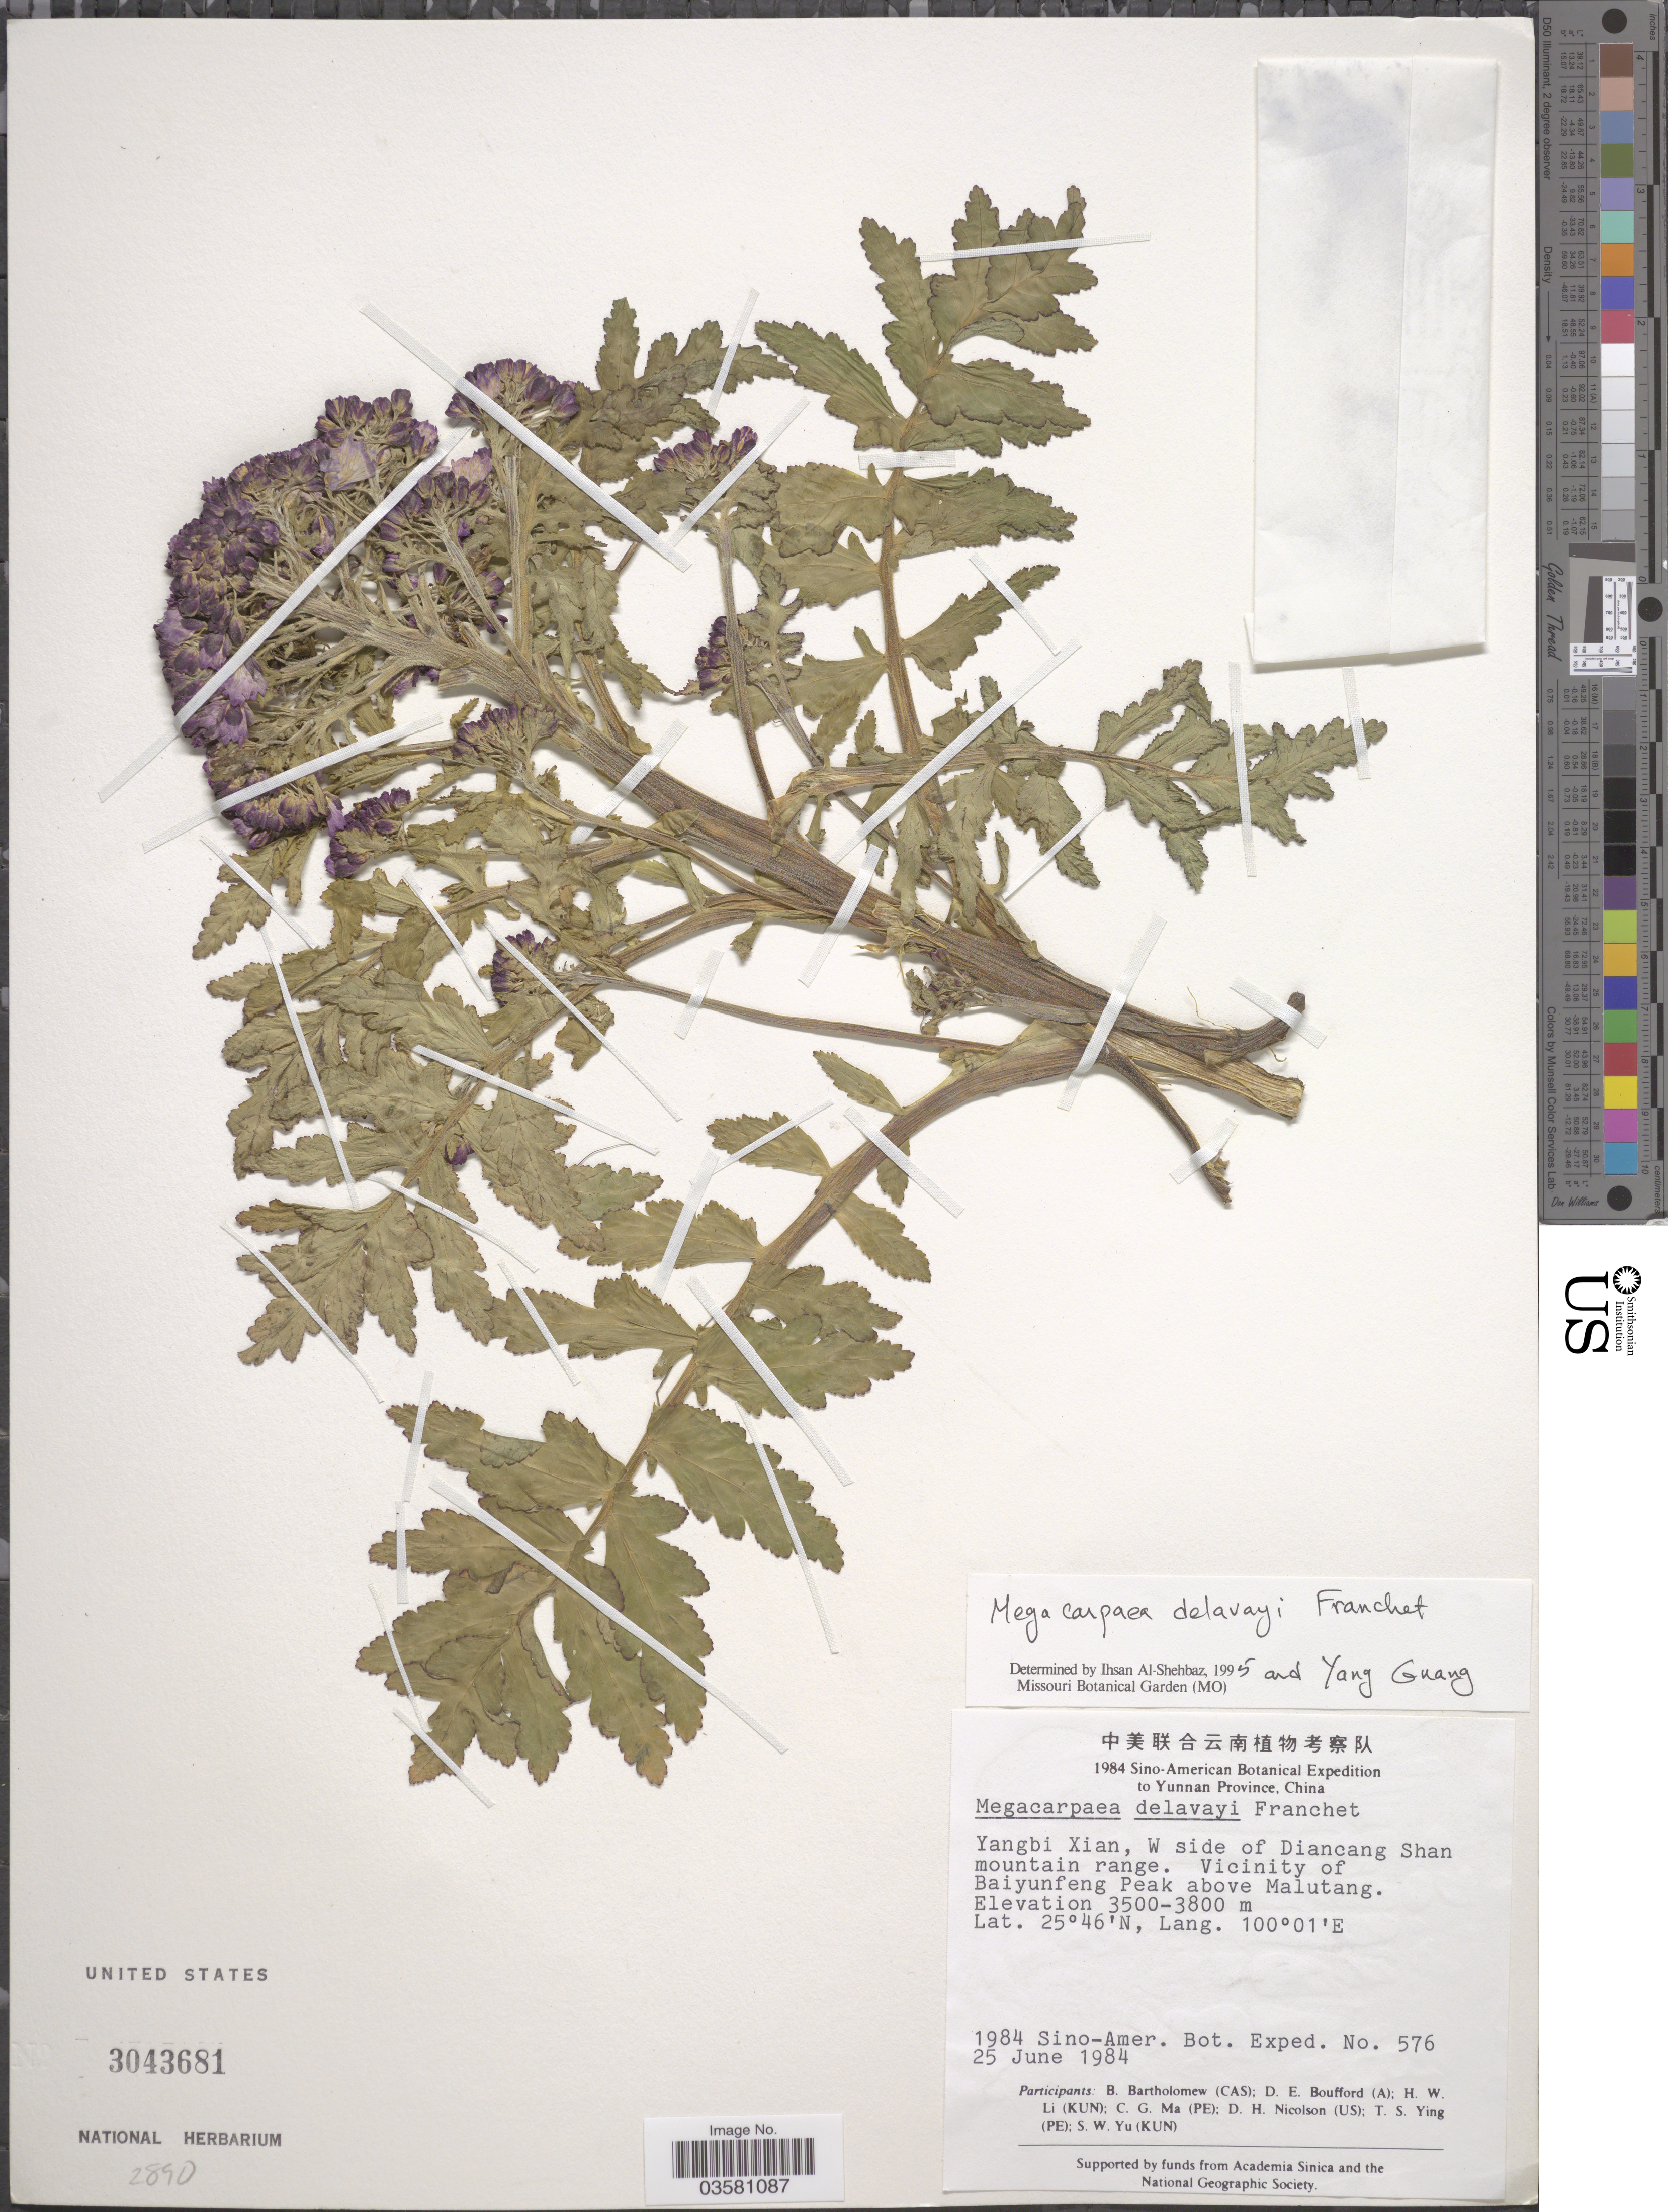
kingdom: Plantae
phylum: Tracheophyta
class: Magnoliopsida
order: Brassicales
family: Brassicaceae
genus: Megacarpaea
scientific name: Megacarpaea delavayi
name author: Franch.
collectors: Sino-Amer. Bot. Exped. 1984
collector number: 576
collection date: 1984-06-25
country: China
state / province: Yunnan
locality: Yangbi Xian, W side of Diancang Shan mountain range. Vicinity of Baiyunfeng Peak above Malutang.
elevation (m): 3500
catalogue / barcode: US 3043681